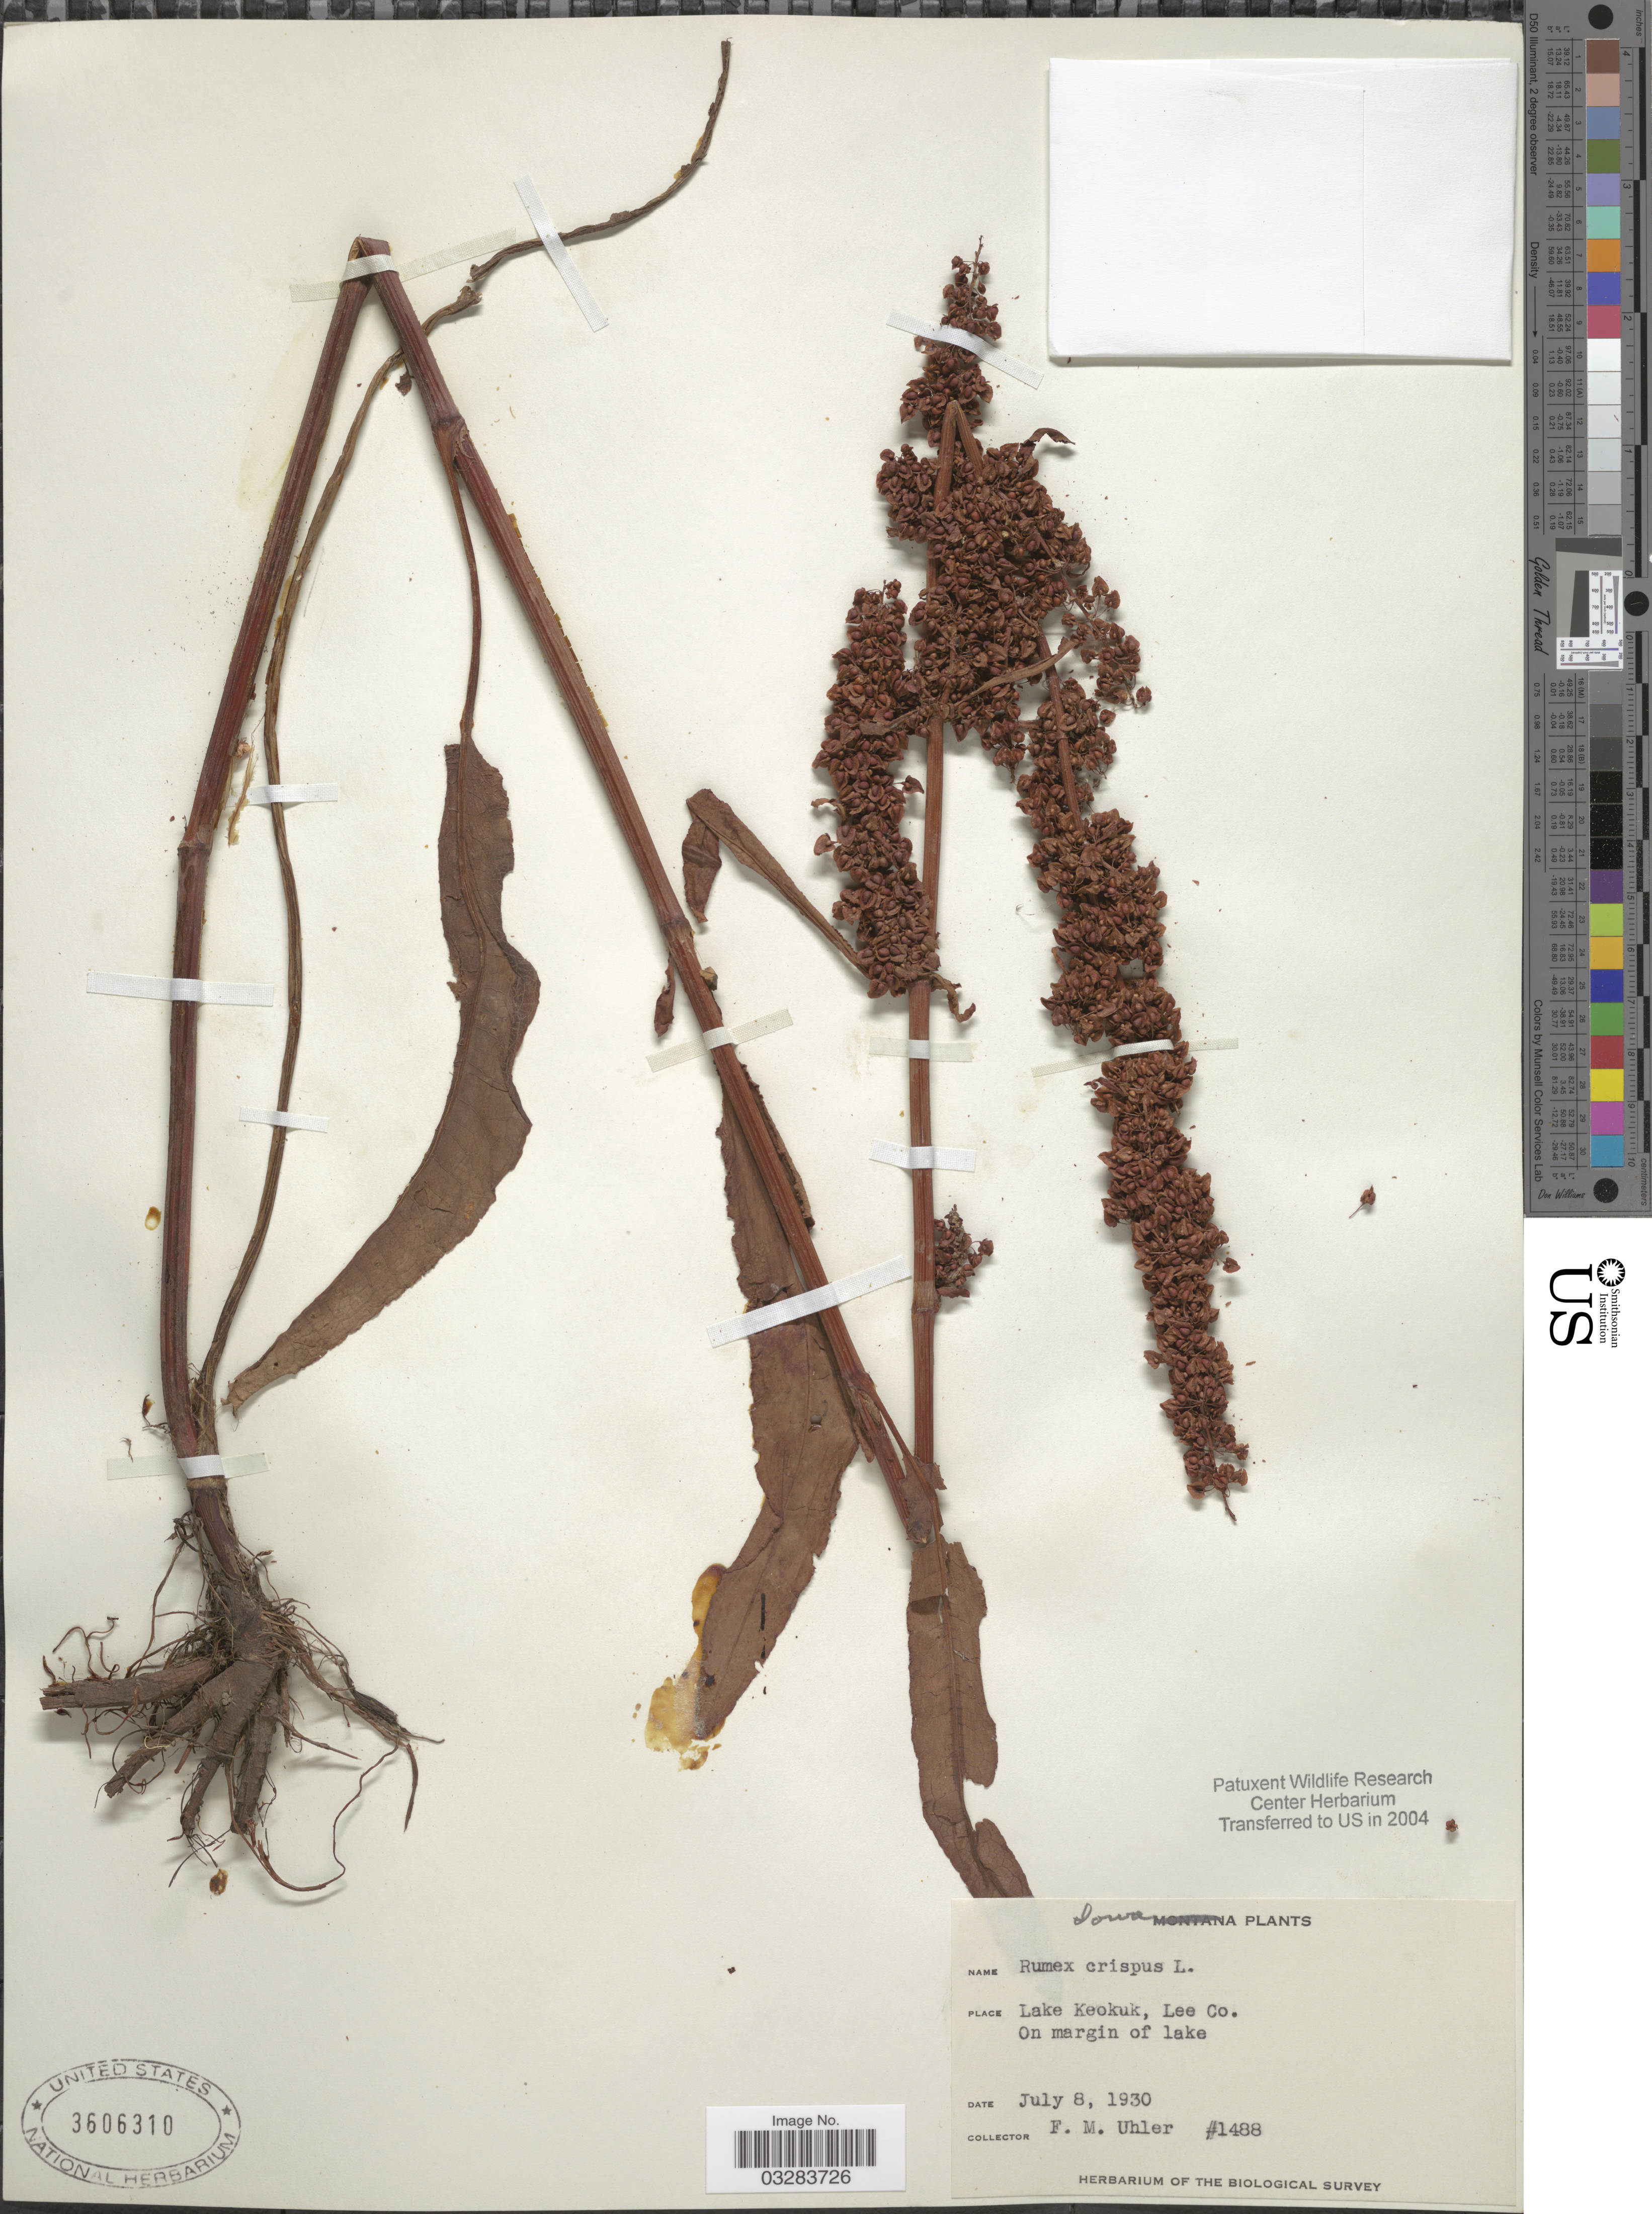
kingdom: Plantae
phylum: Tracheophyta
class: Magnoliopsida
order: Caryophyllales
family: Polygonaceae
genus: Rumex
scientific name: Rumex crispus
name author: L.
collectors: F. M. Uhler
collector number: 1488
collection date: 1930-07-08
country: United States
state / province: Iowa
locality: Lake Keokuk, Lee Co.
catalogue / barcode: US 3606310